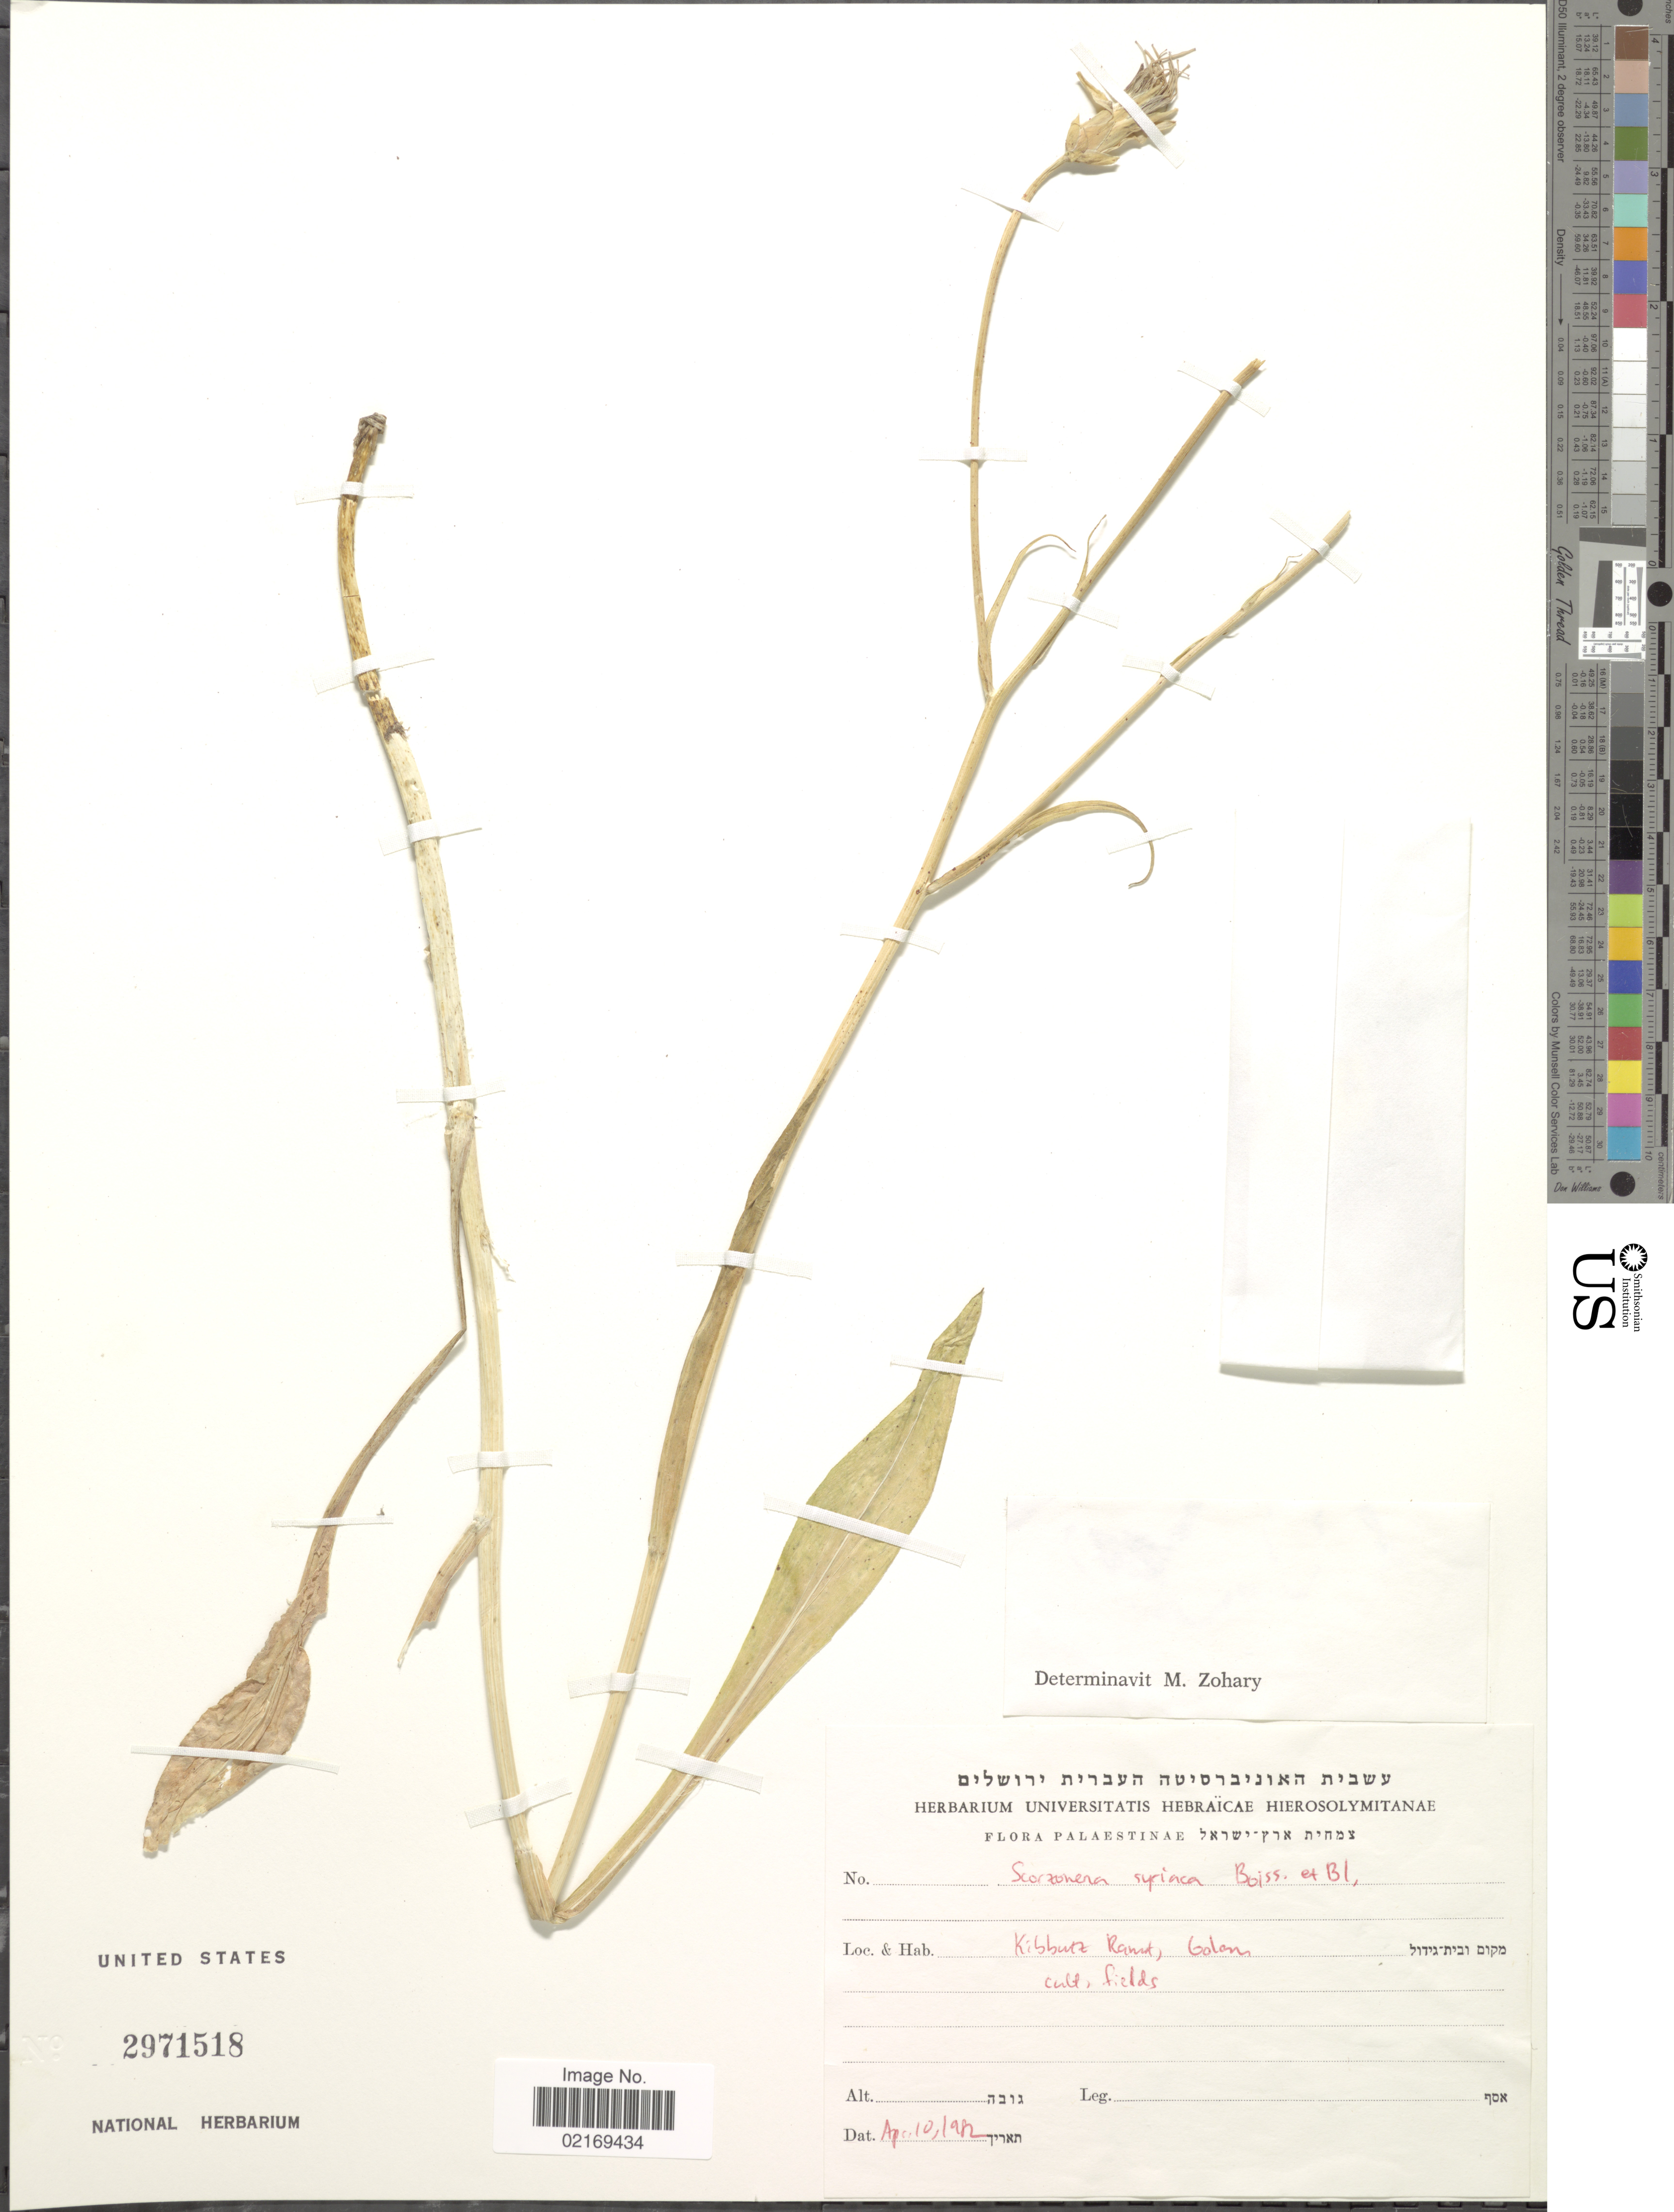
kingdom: Plantae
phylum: Tracheophyta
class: Magnoliopsida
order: Asterales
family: Asteraceae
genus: Scorzonera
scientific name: Scorzonera syriaca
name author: Boiss. & Blanche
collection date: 1982-04-10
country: Israel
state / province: Northern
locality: Palaestinae, Kibbur Ramd, Colon, cult. fields. [interpreted]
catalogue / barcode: US 2971518